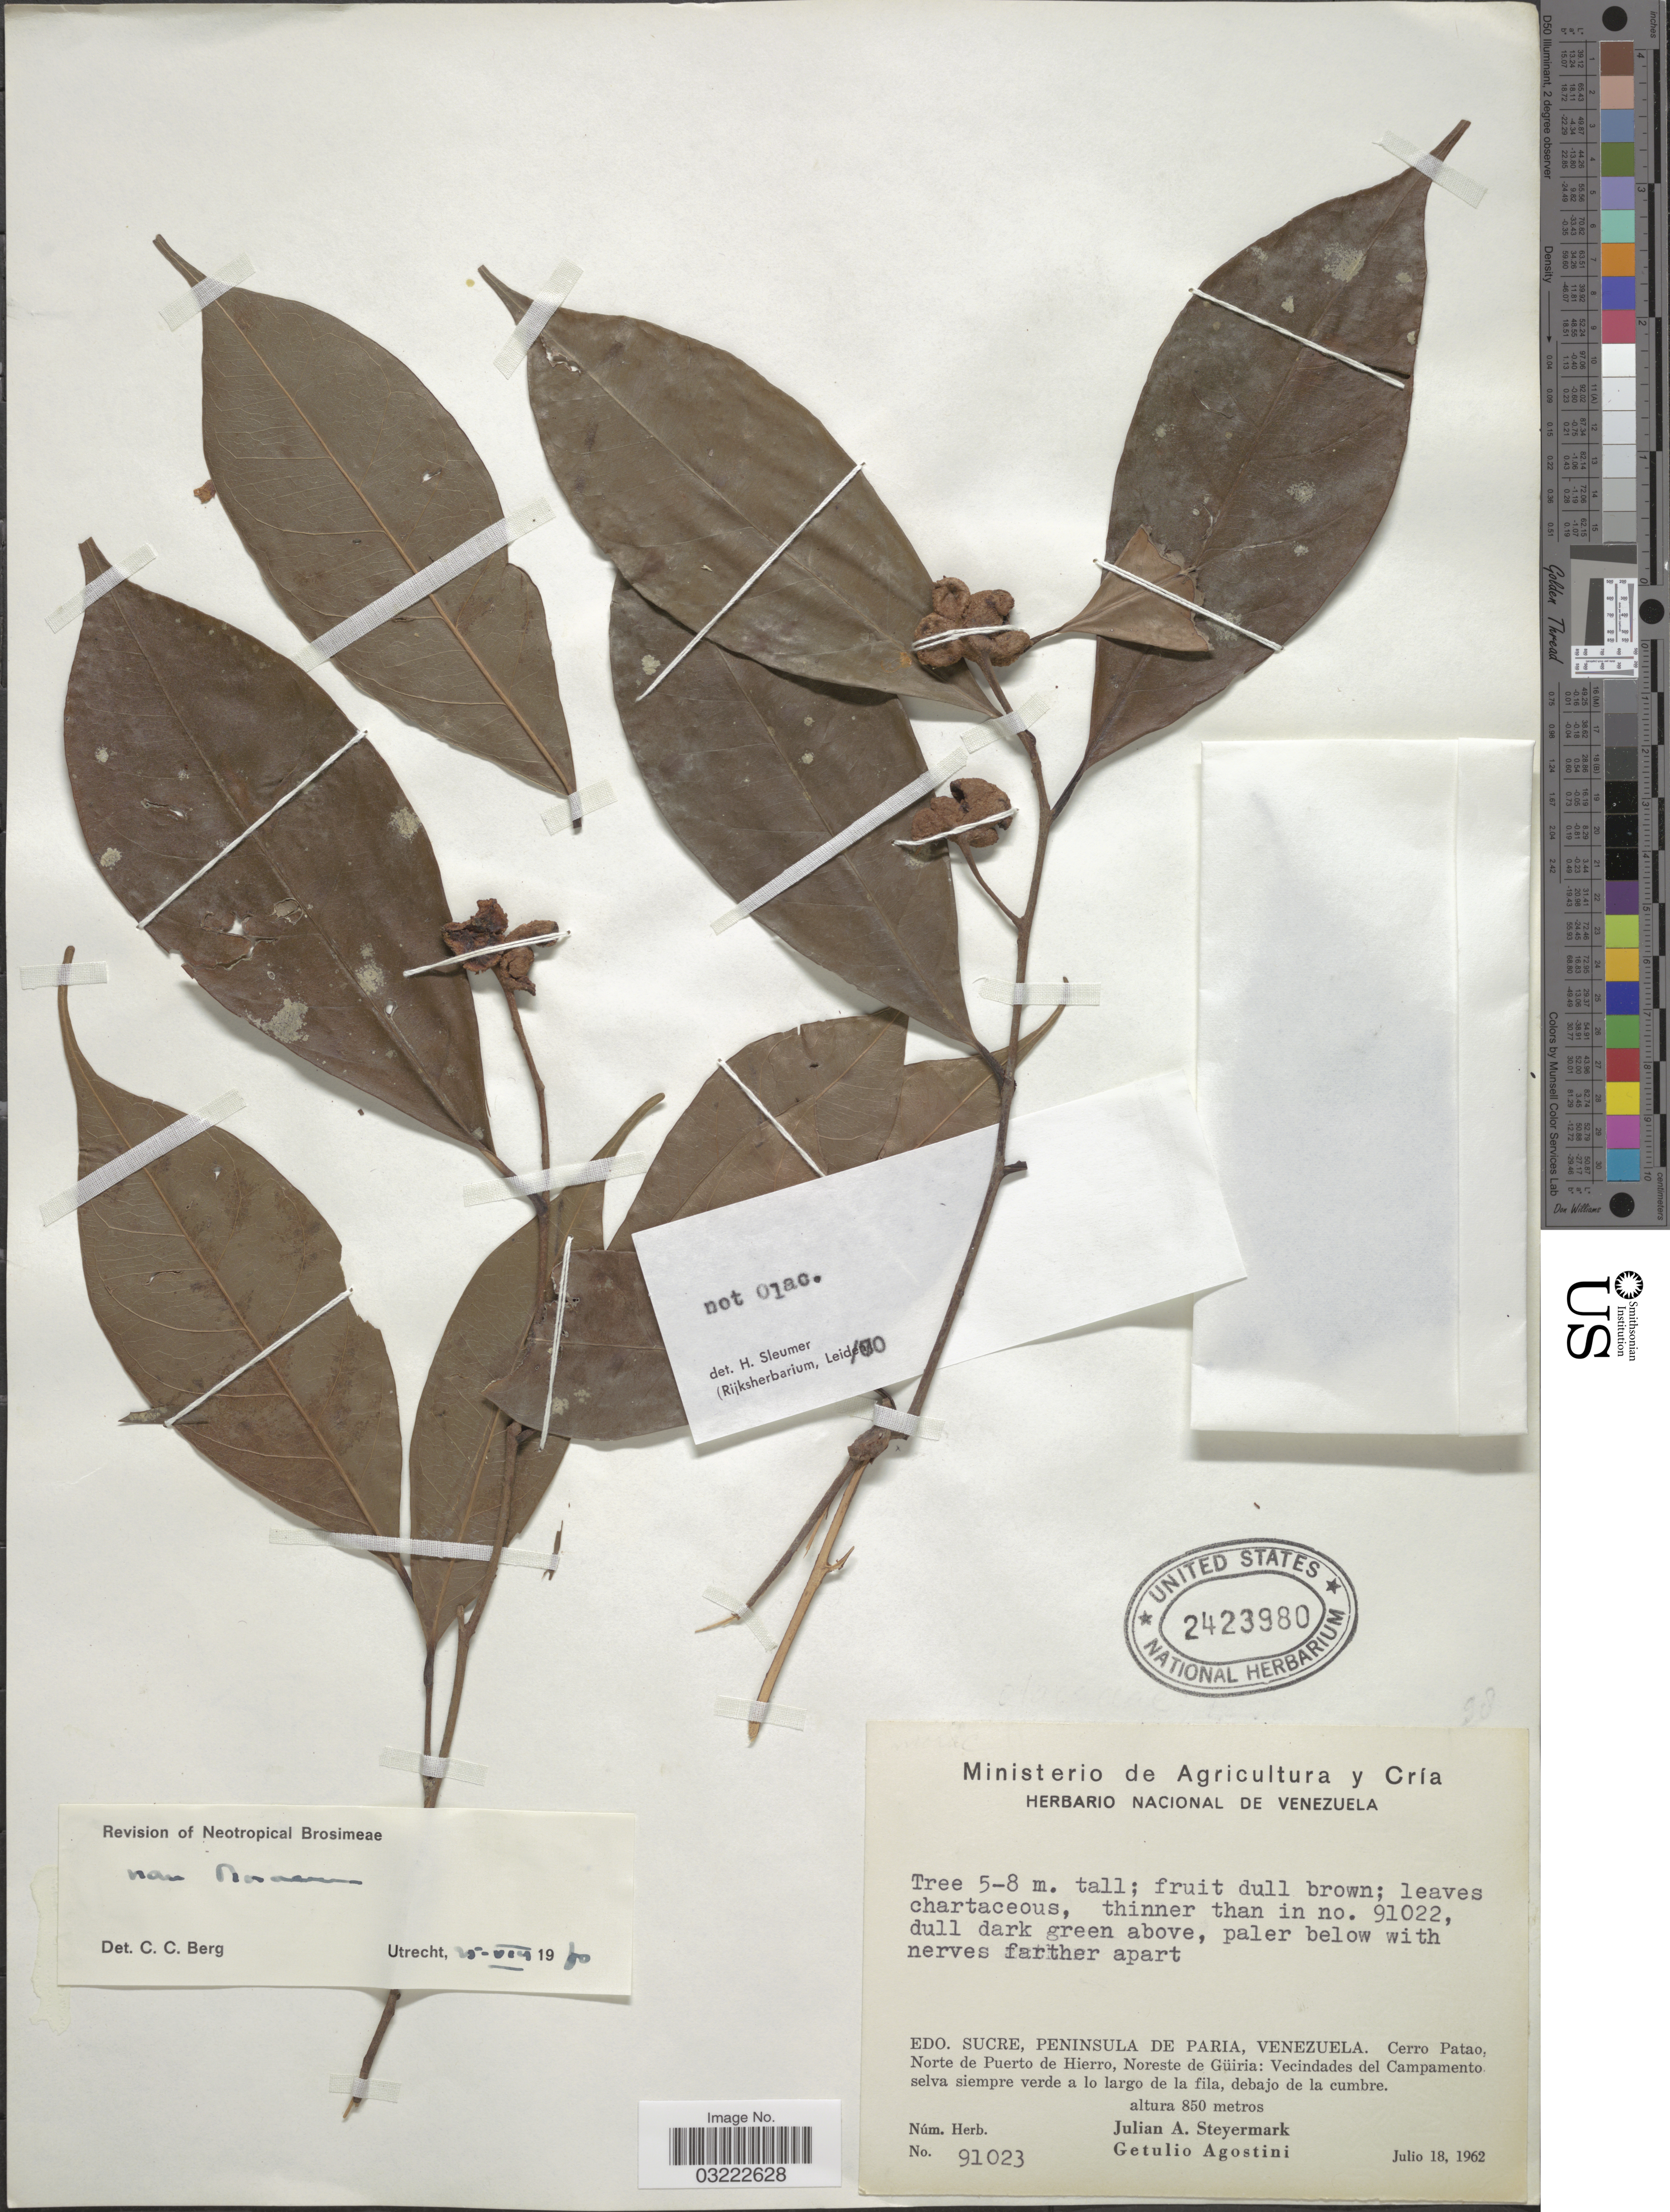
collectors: J. Steyermark & G. Agostini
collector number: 91023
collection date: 1962-07-18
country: Venezuela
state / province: Sucre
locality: Peninsula de Paria. Cerro Patao, Norte de Puerto de Hierro, Noreste de Güiria: Vecindades del Campamento selva siempre verde a lo largo de la fila, debajo de la cumbre.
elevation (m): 850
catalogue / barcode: US 2423980